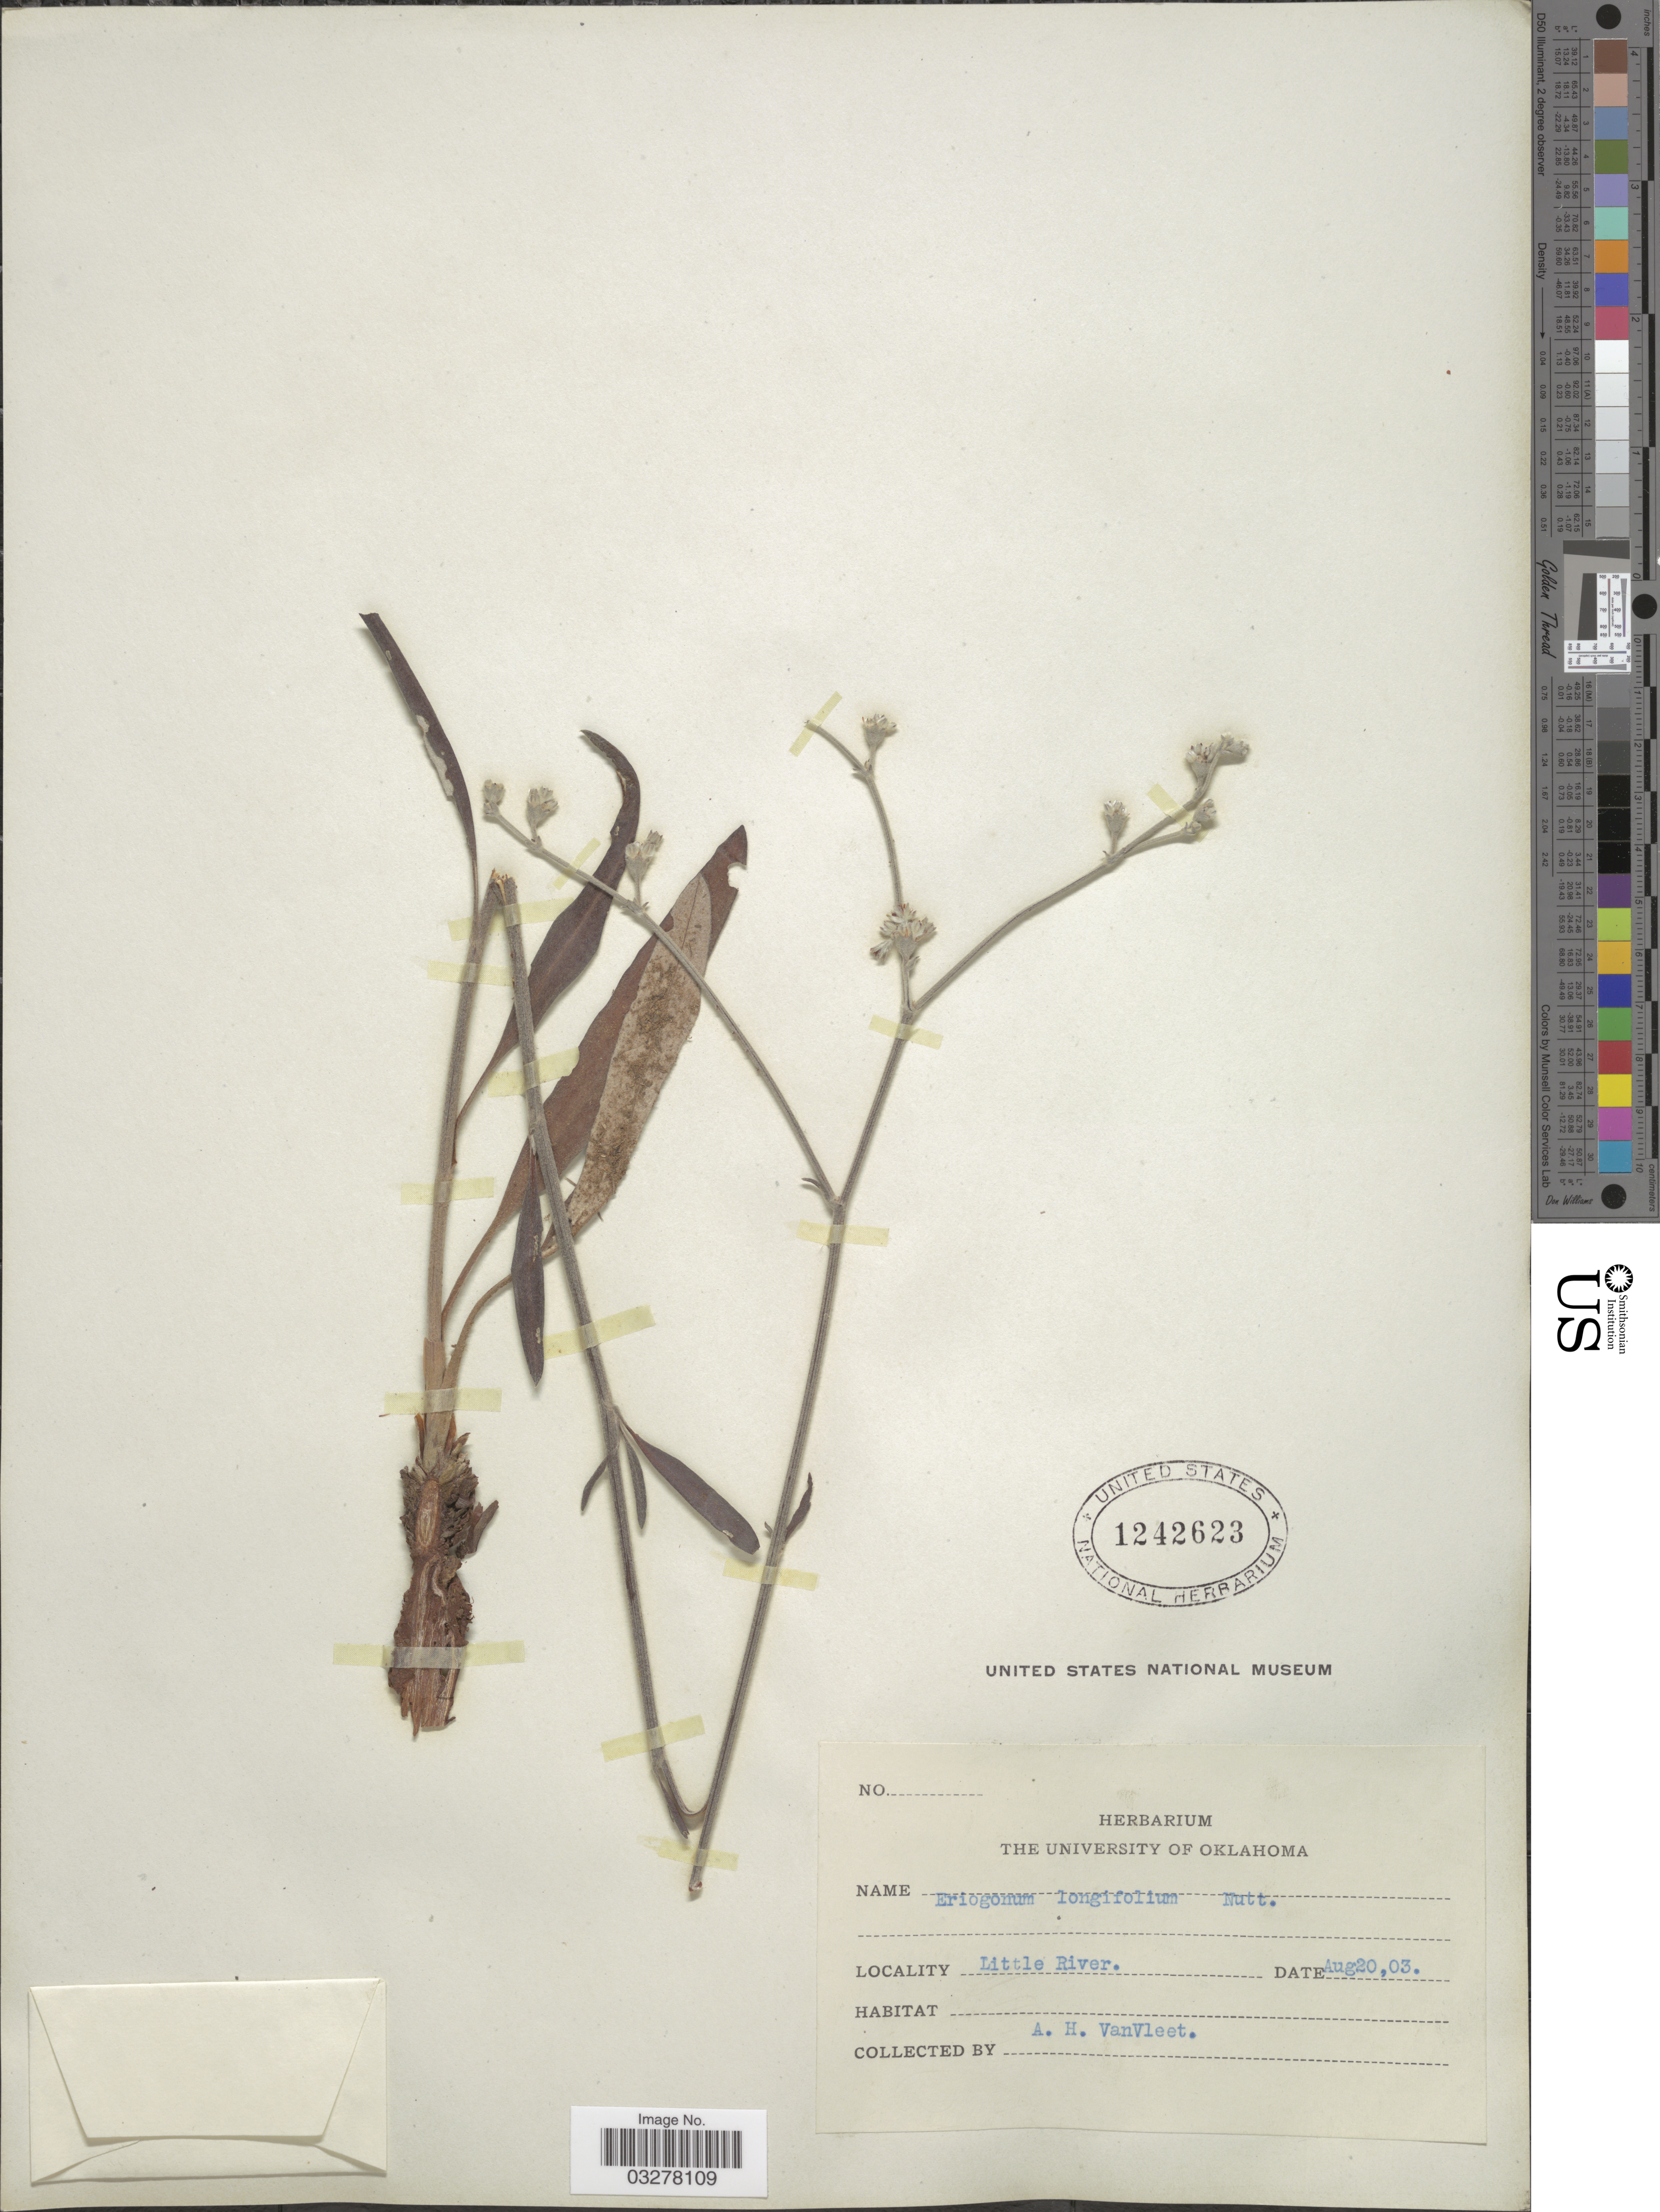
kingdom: Plantae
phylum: Tracheophyta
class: Magnoliopsida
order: Caryophyllales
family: Polygonaceae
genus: Eriogonum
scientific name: Eriogonum longifolium var. lindheimeri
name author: Gand.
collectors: A. H. Van Vleet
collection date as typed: Transcribed d/m/y: 20/8/3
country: United States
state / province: Oklahoma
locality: Little River.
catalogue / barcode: US 1242623